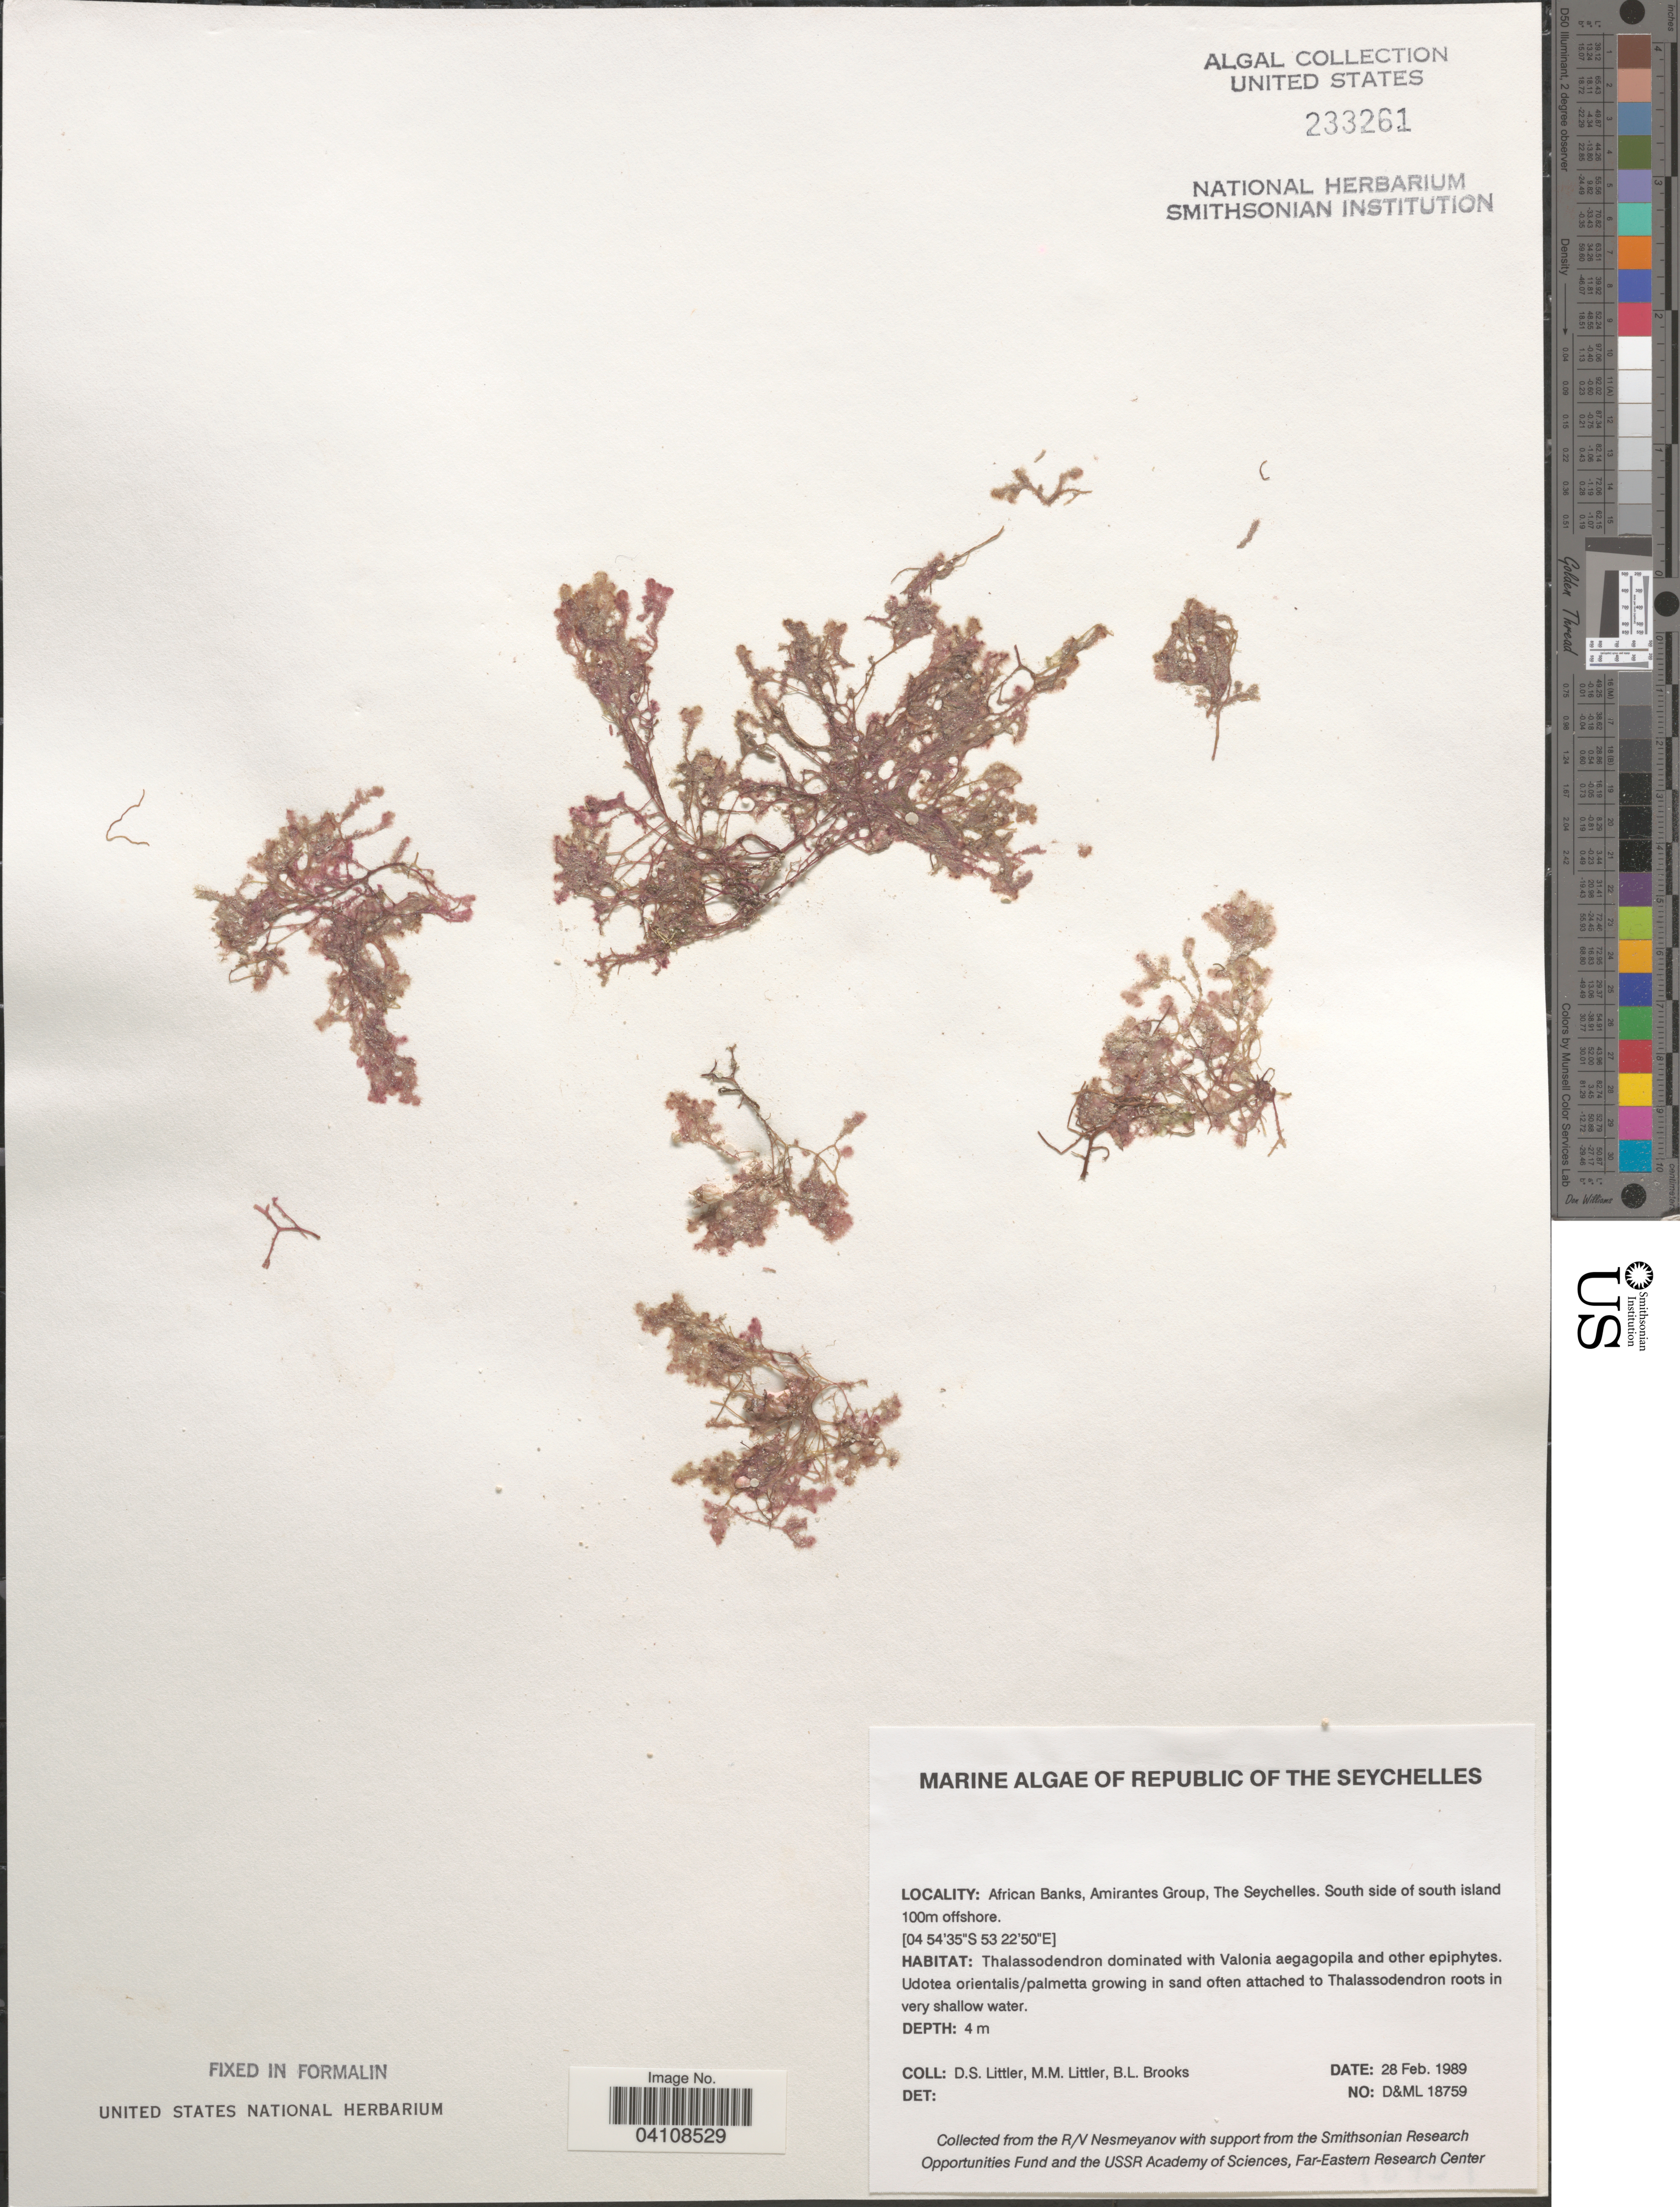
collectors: D. S. Littler & B. Brooks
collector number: D&ML18759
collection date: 1989-02-28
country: Seychelles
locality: Republic of The Seychelles. African Banks, Amirantes Group. South side of south island 100m offshore.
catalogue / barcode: US 233261